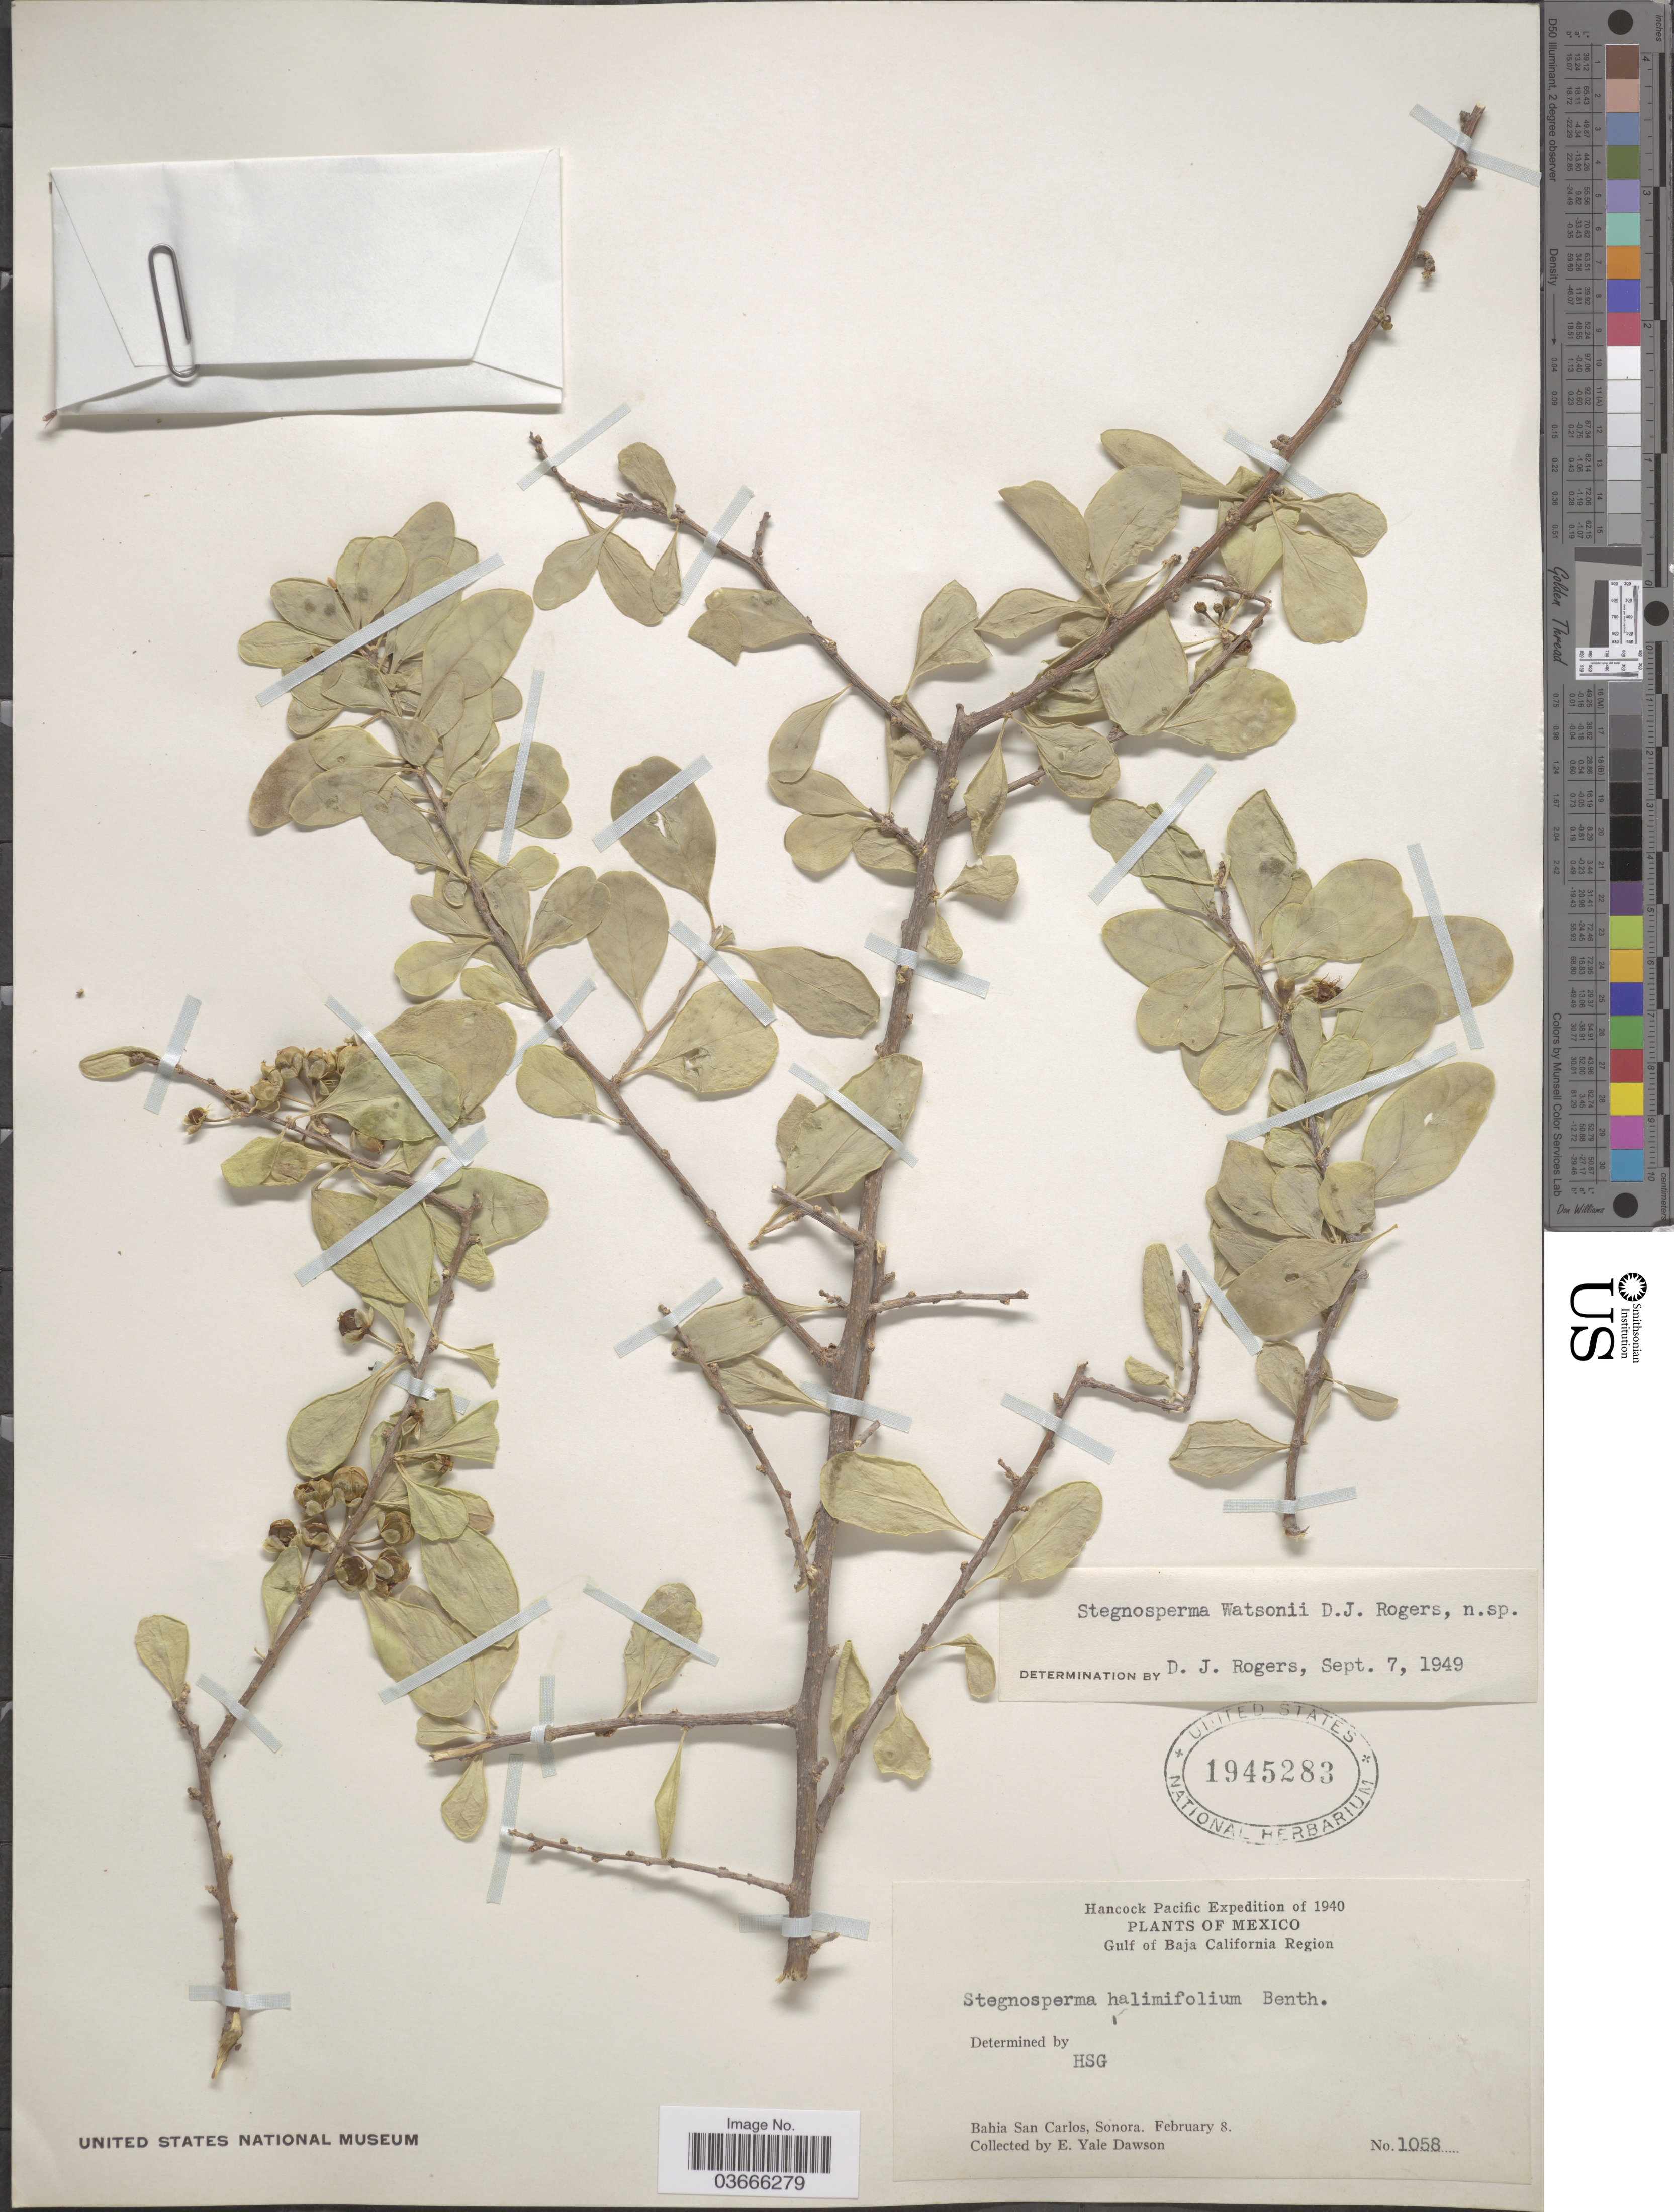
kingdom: Plantae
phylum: Tracheophyta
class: Magnoliopsida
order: Caryophyllales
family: Stegnospermataceae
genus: Stegnosperma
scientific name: Stegnosperma watsonii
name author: D.J. Rogers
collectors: N. Yensen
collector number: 1058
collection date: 1940-02-08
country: Mexico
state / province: Sonora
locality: Gulf of Baja California Region. Bahia San Carlos.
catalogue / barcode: US 1945283